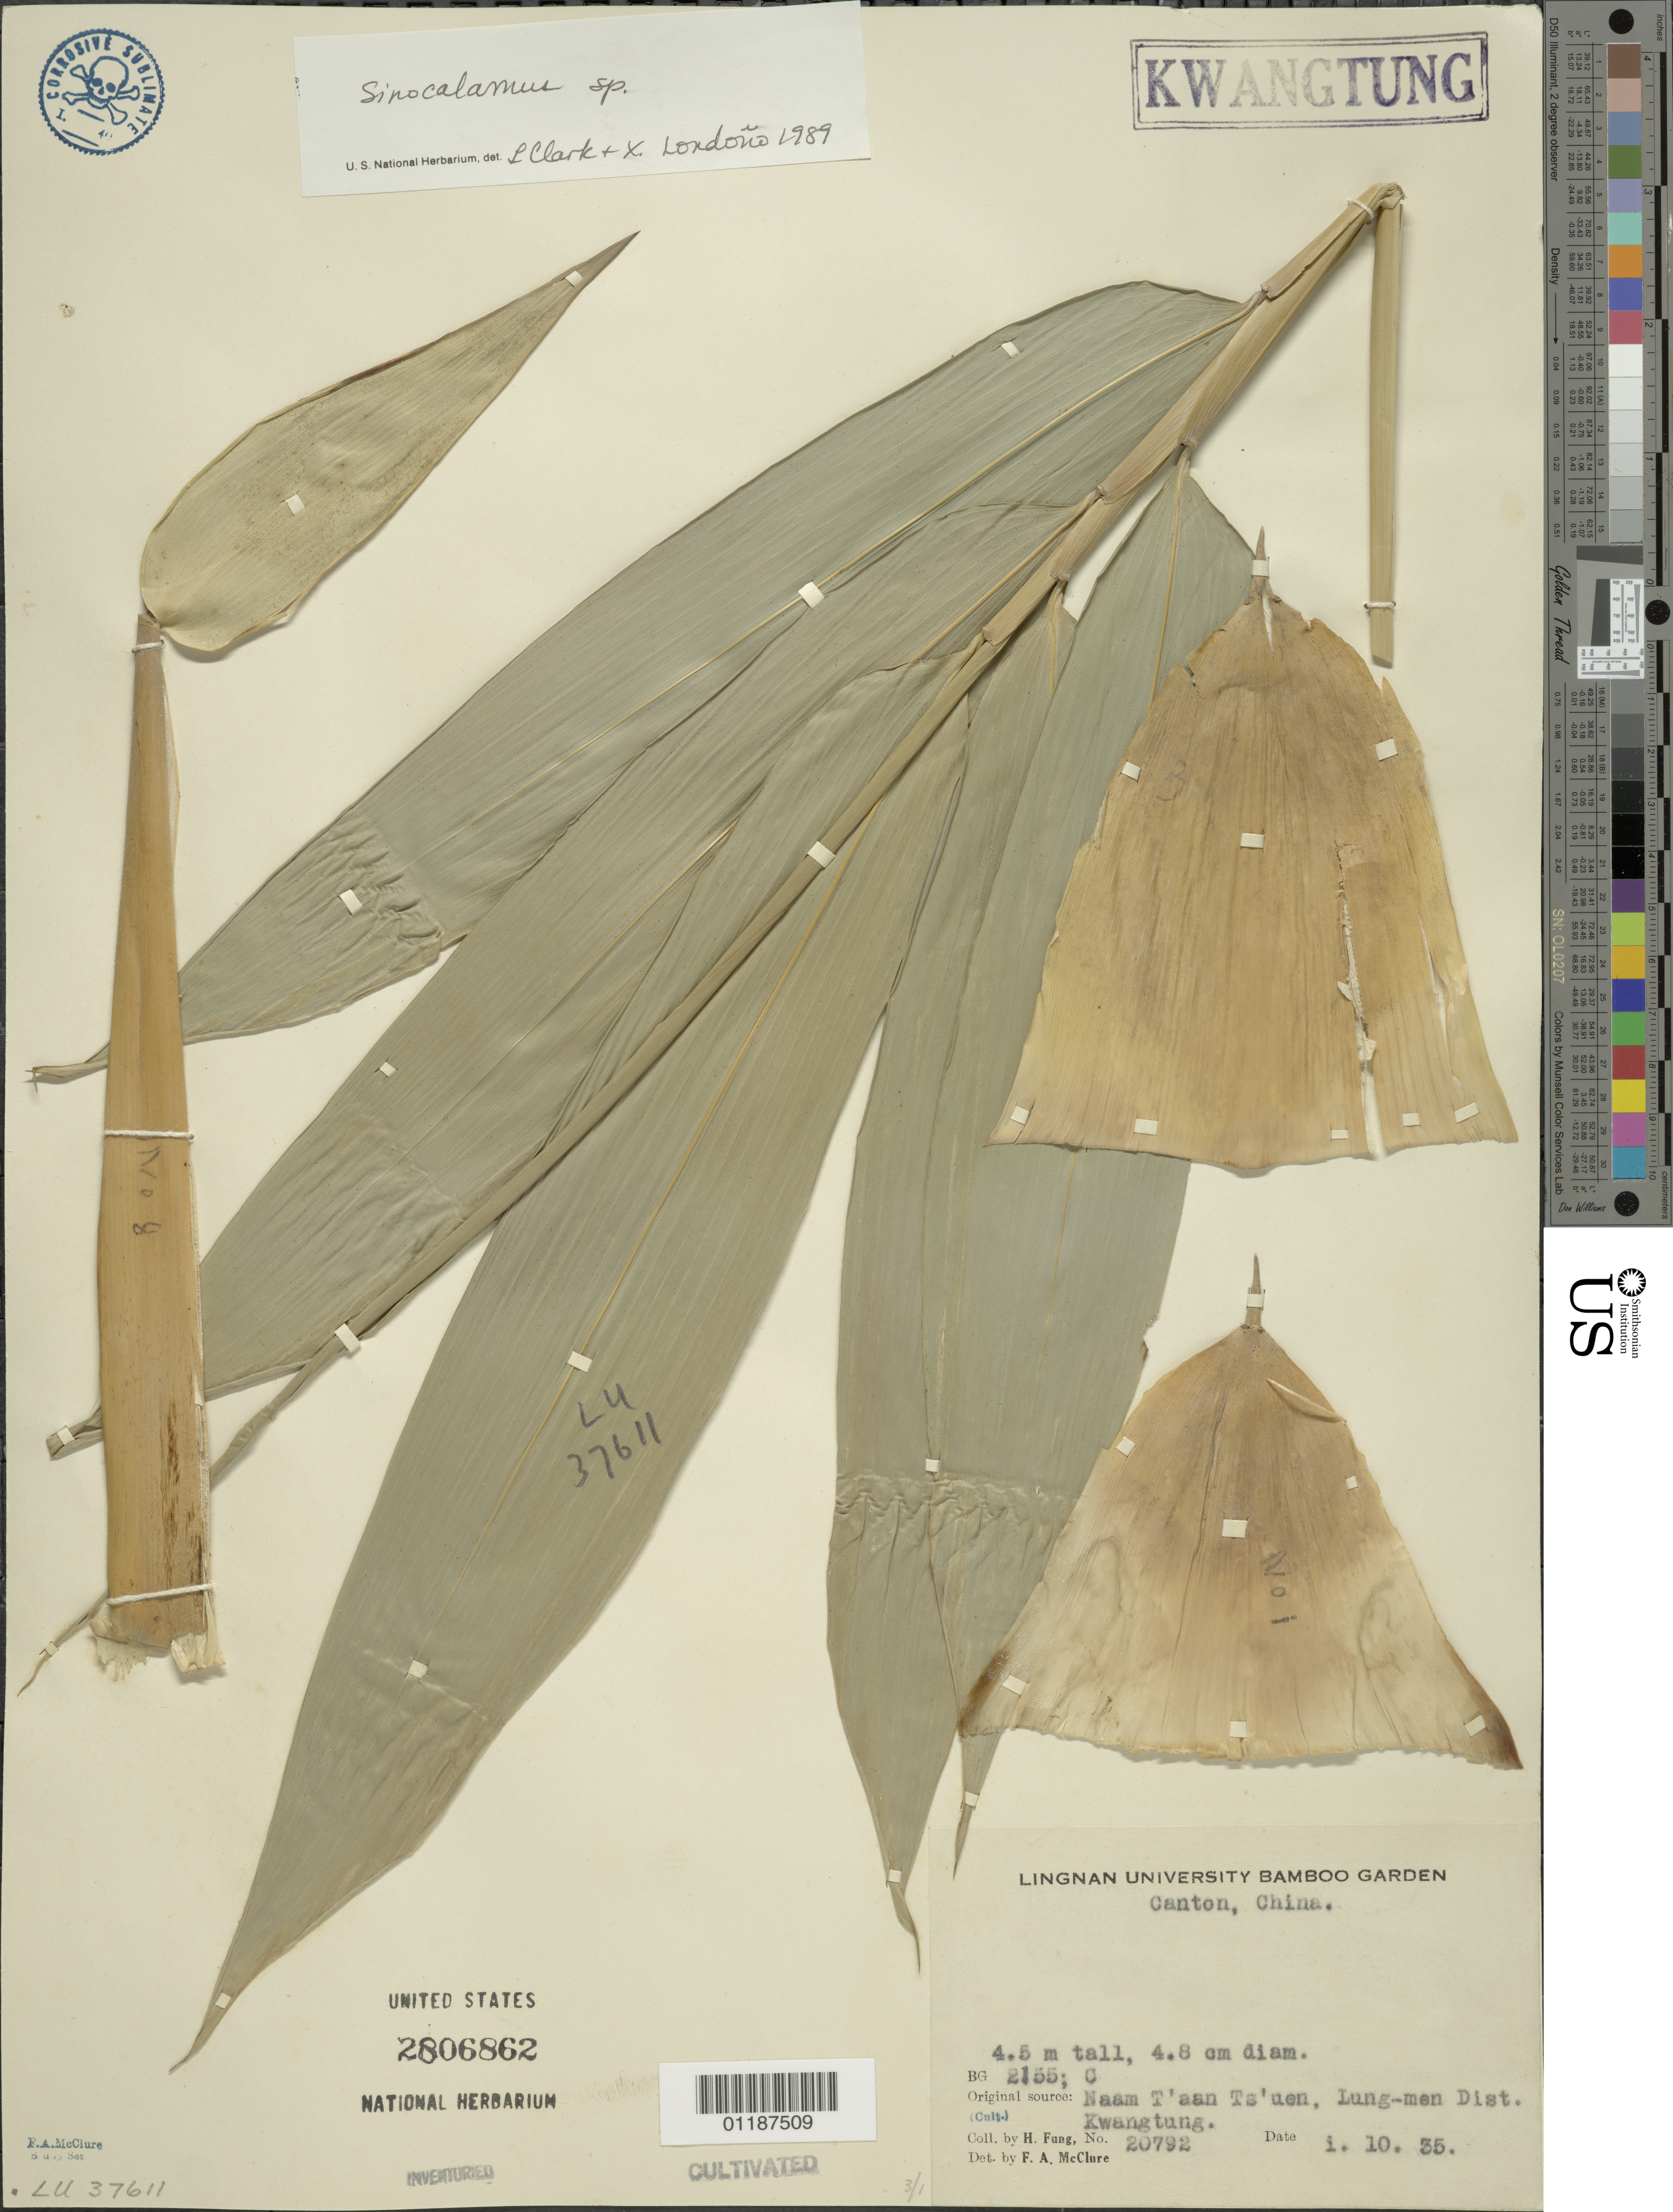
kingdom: Plantae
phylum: Tracheophyta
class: Liliopsida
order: Poales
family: Poaceae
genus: Sinocalamus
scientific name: Sinocalamus sp.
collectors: H. L. Fung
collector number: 20792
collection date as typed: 10 Jan 1935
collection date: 1935-01-10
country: China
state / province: Guangdong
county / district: Lung-men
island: Honam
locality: Naam T'aan Ts'uen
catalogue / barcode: US 2806862